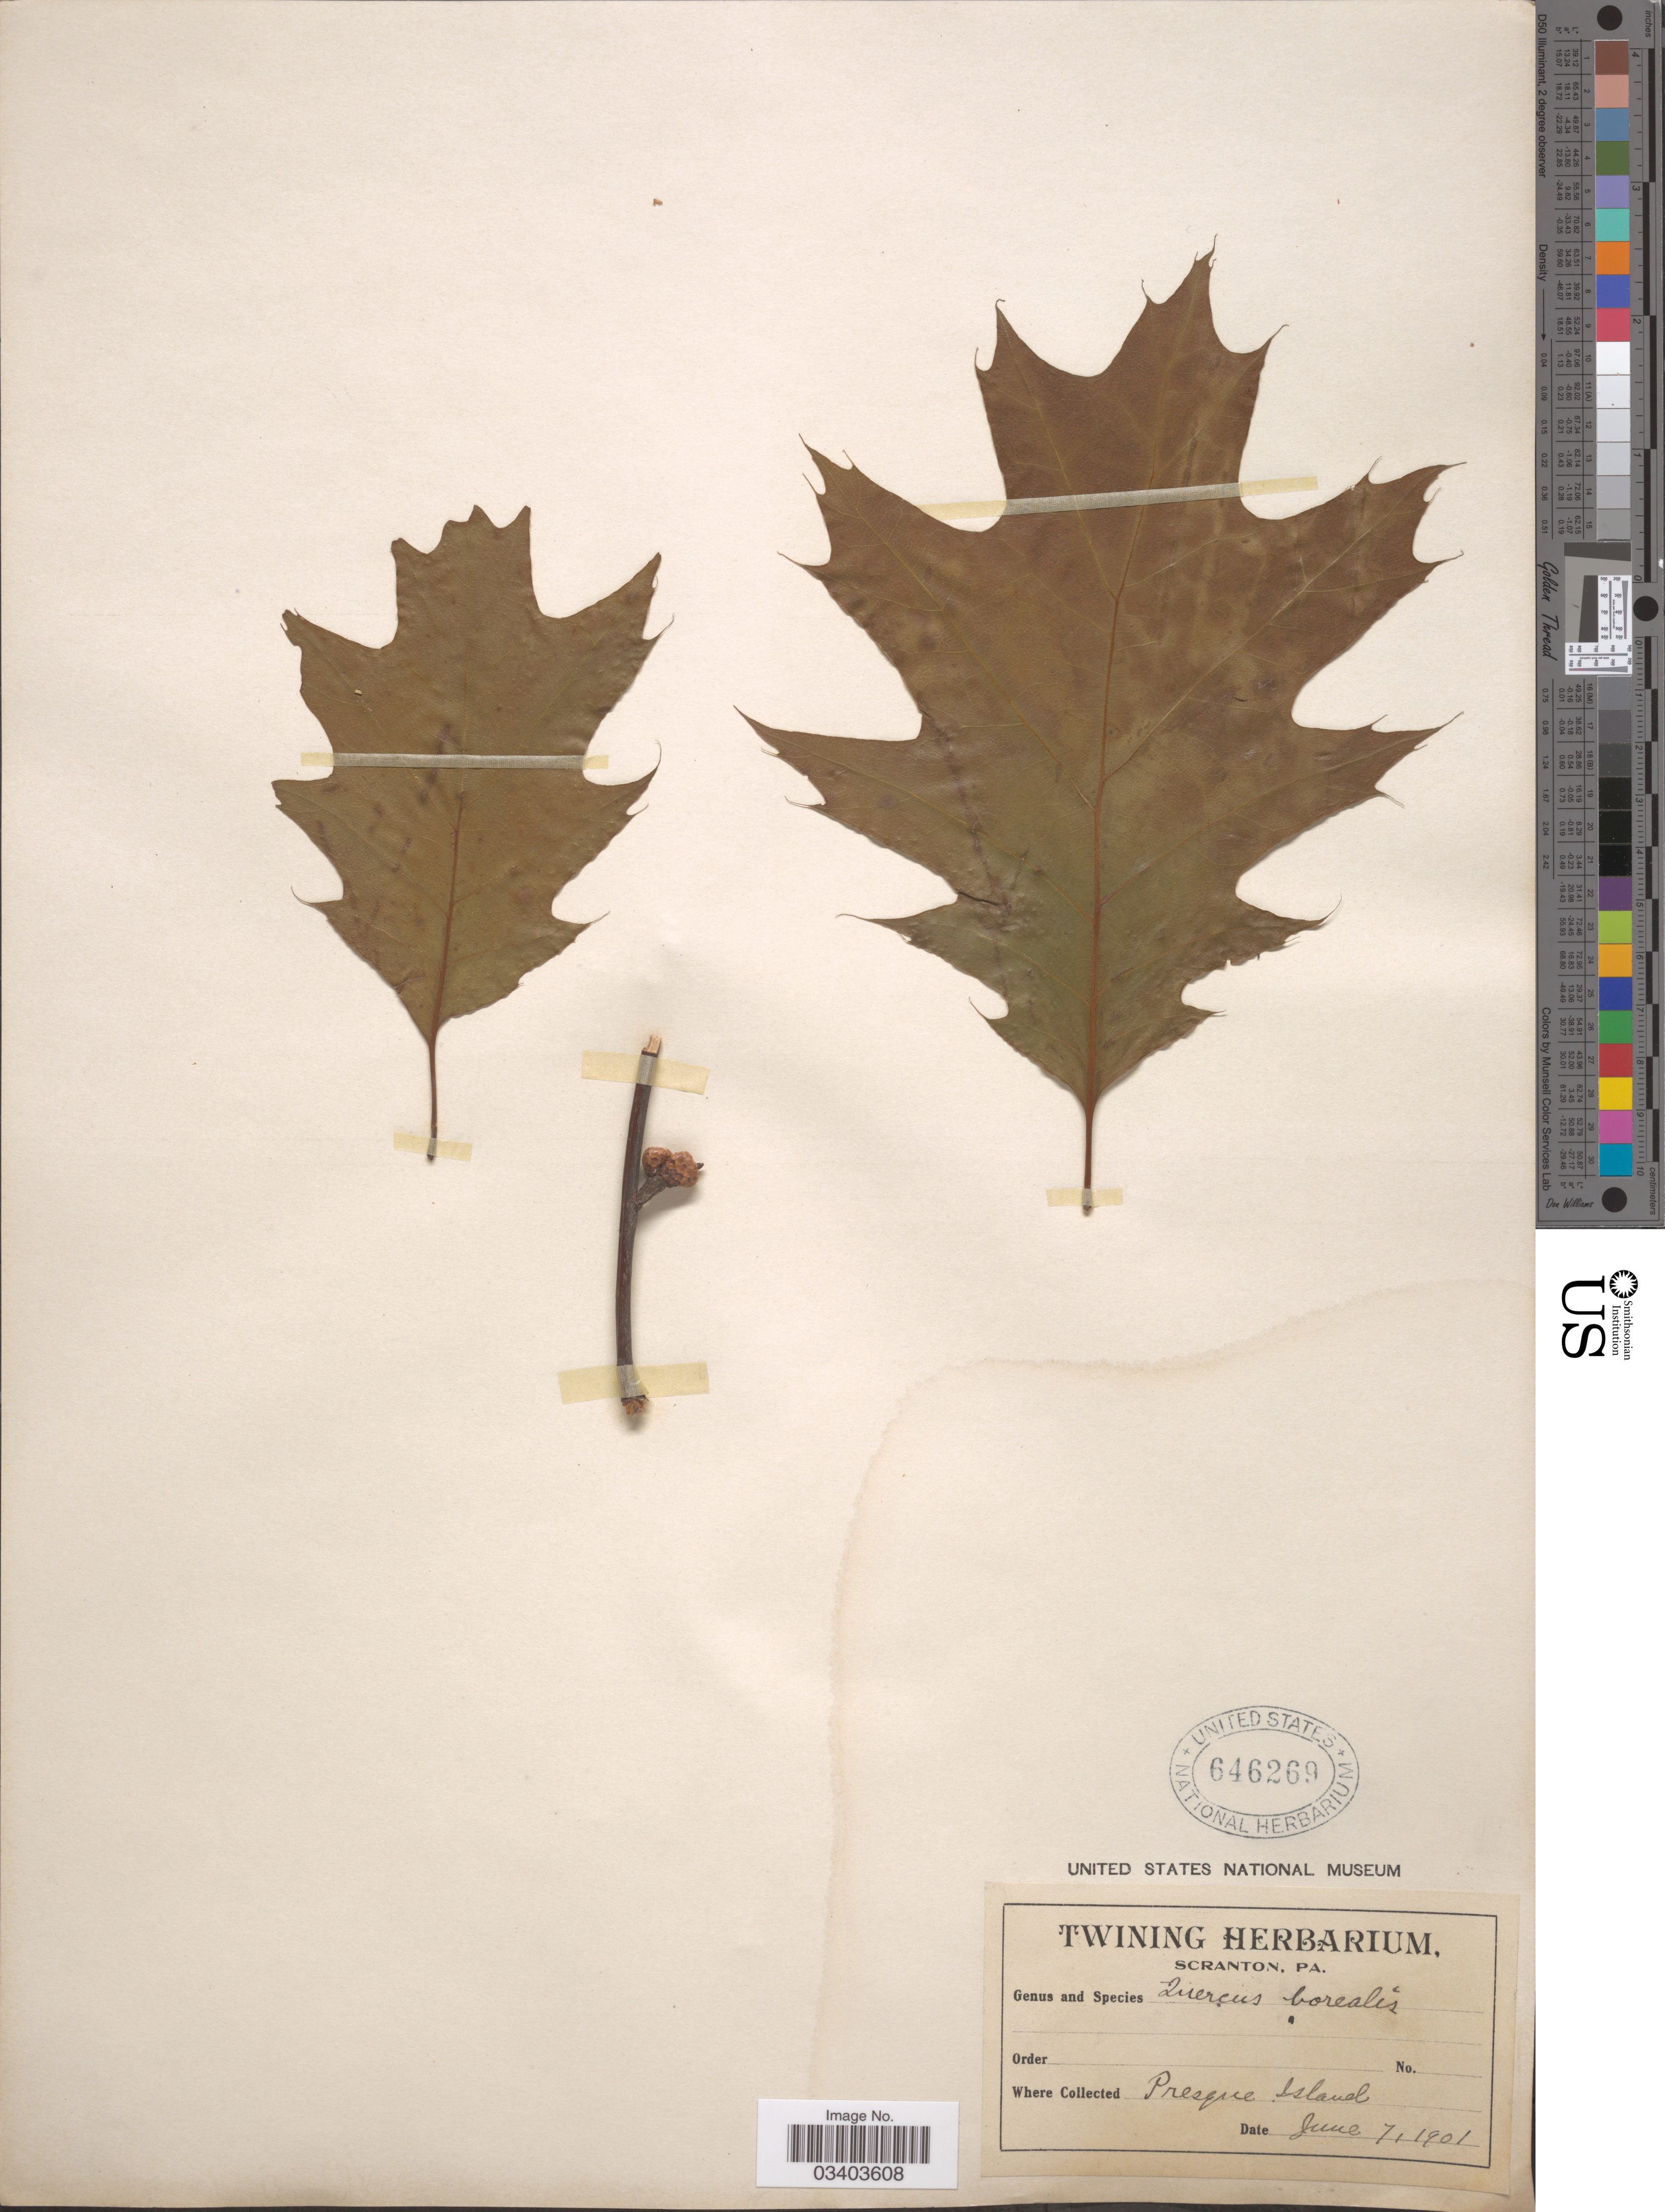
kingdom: Plantae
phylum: Tracheophyta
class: Magnoliopsida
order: Fagales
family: Fagaceae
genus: Quercus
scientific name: Quercus borealis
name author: F. Michx.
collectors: Ex herb. Twinning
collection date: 1901-06-07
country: United States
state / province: Pennsylvania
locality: Presque Island.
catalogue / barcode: US 646269